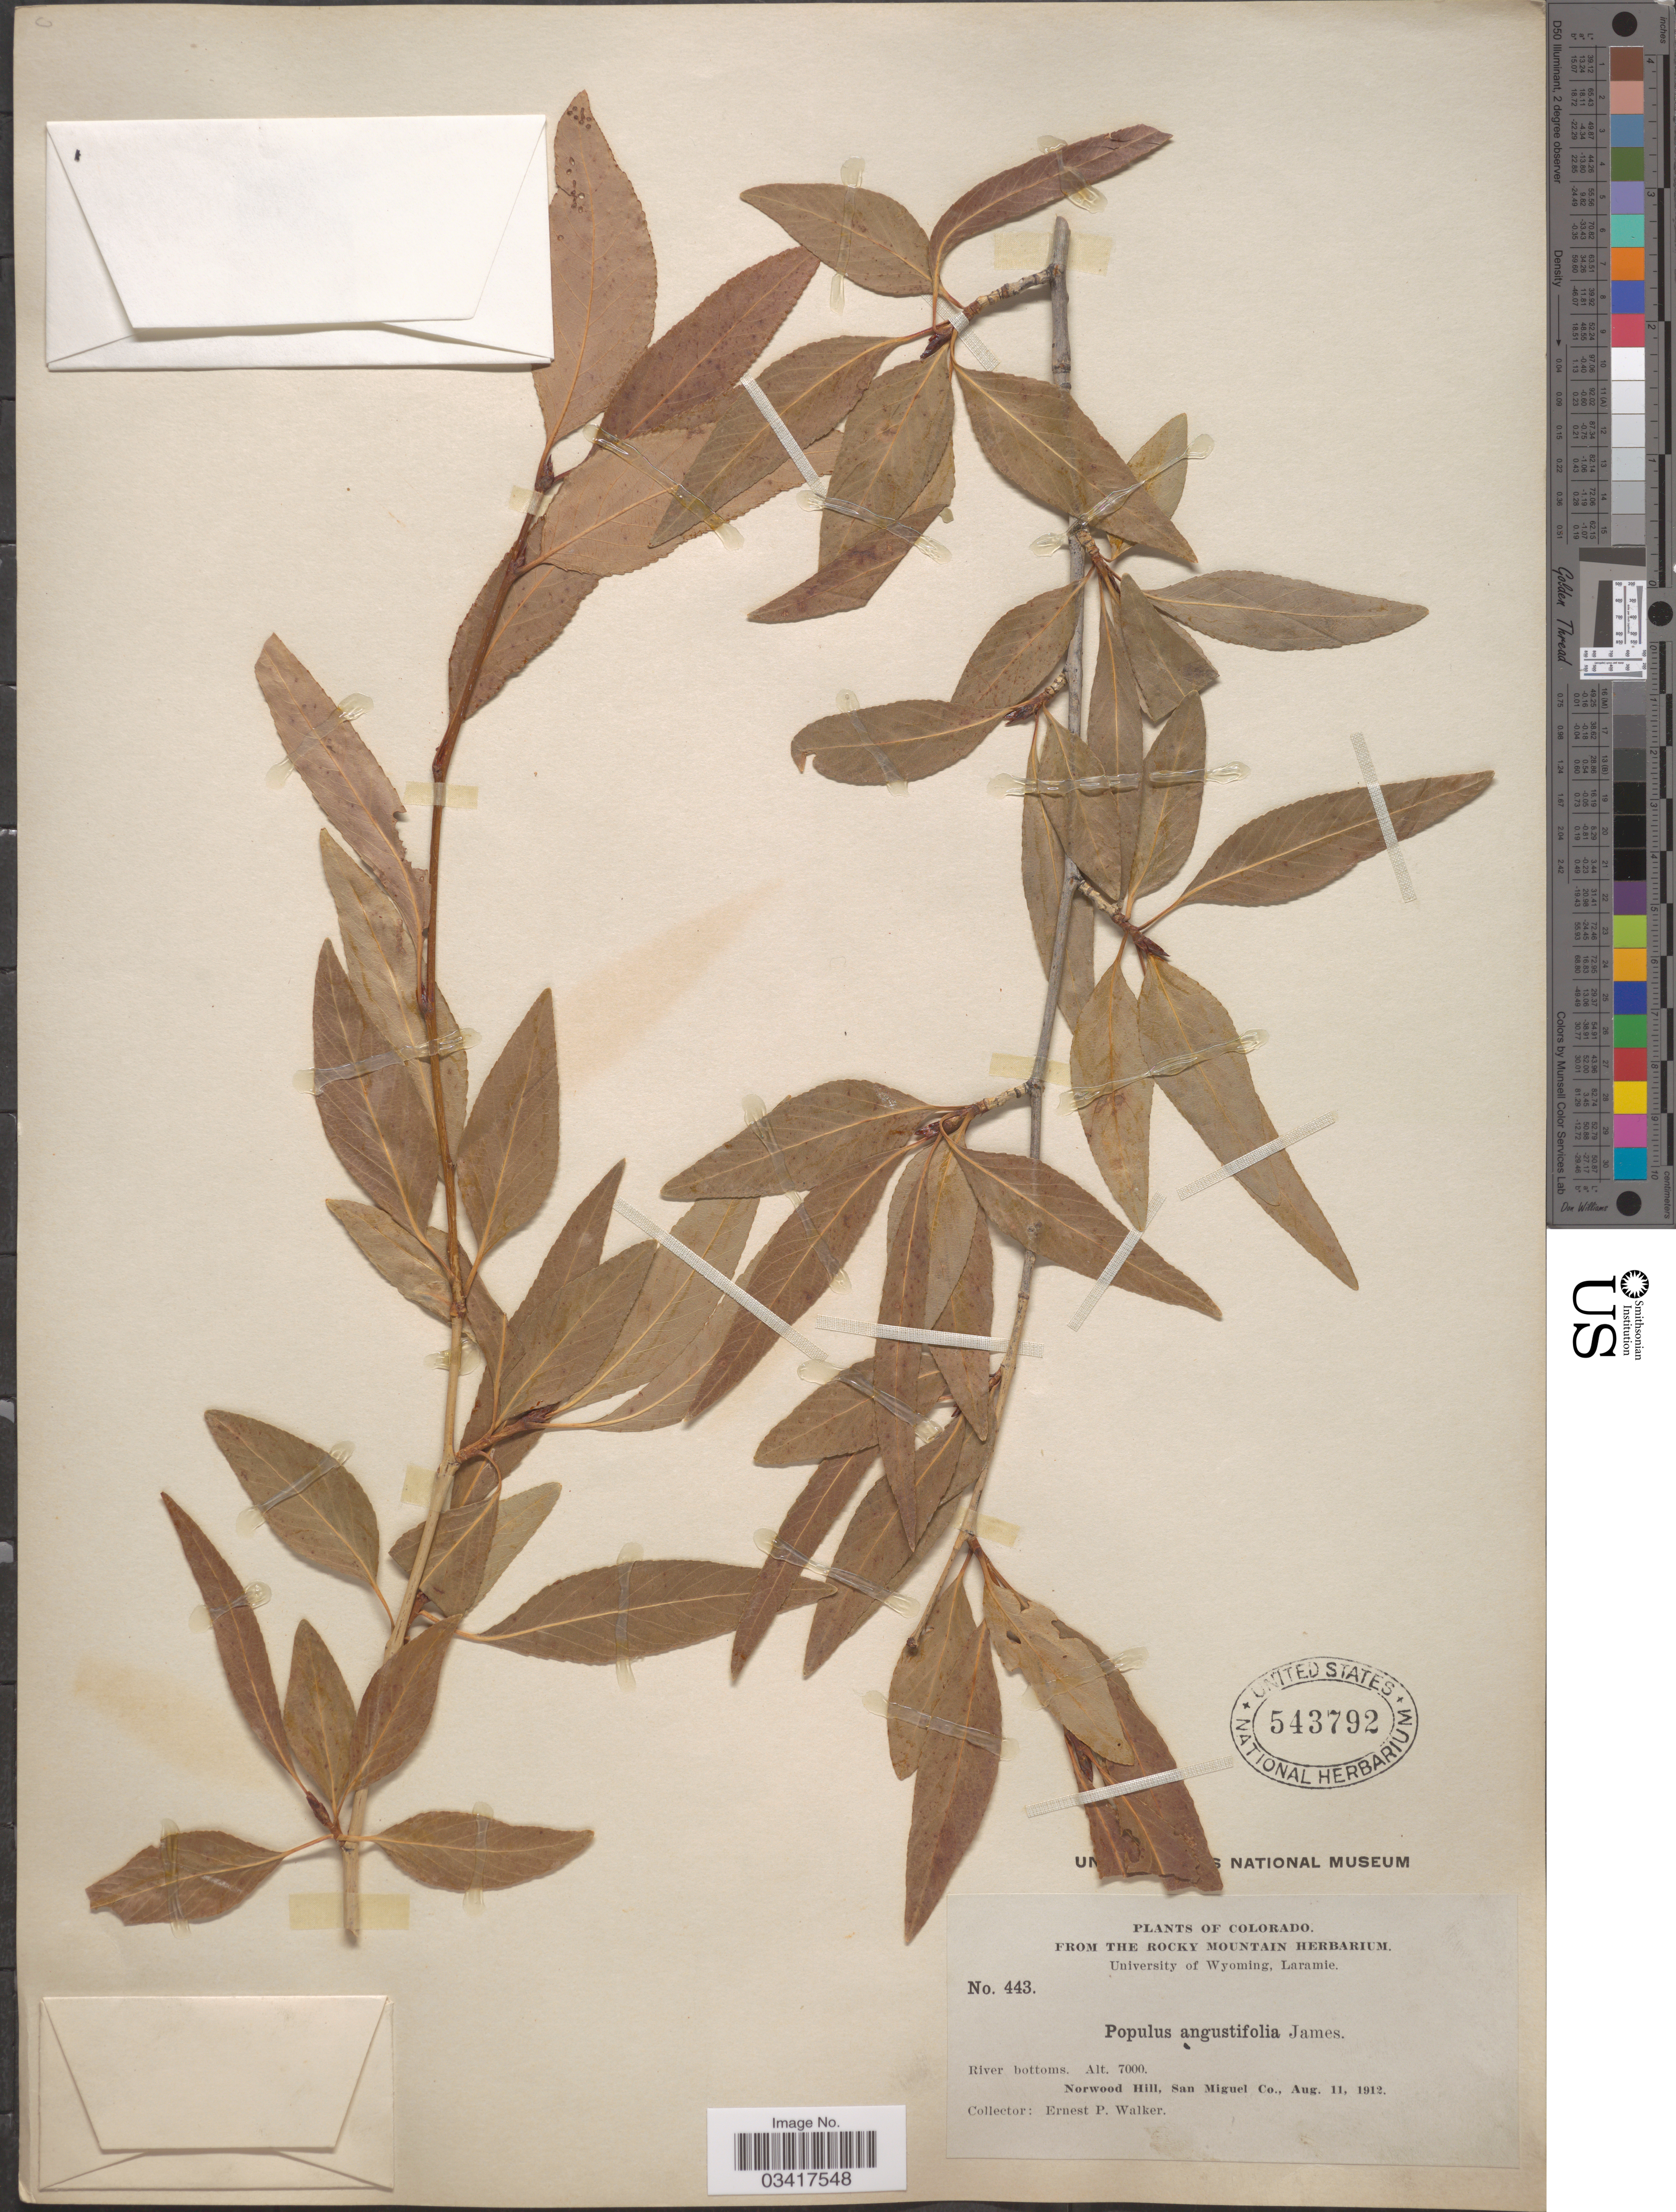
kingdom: Plantae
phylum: Tracheophyta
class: Magnoliopsida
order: Malpighiales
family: Salicaceae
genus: Populus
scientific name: Populus angustifolia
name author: E. James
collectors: E. P. Walker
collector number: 443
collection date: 1912-08-11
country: United States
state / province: Colorado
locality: Norwood Hill, San Miguel Co.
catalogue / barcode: US 543792